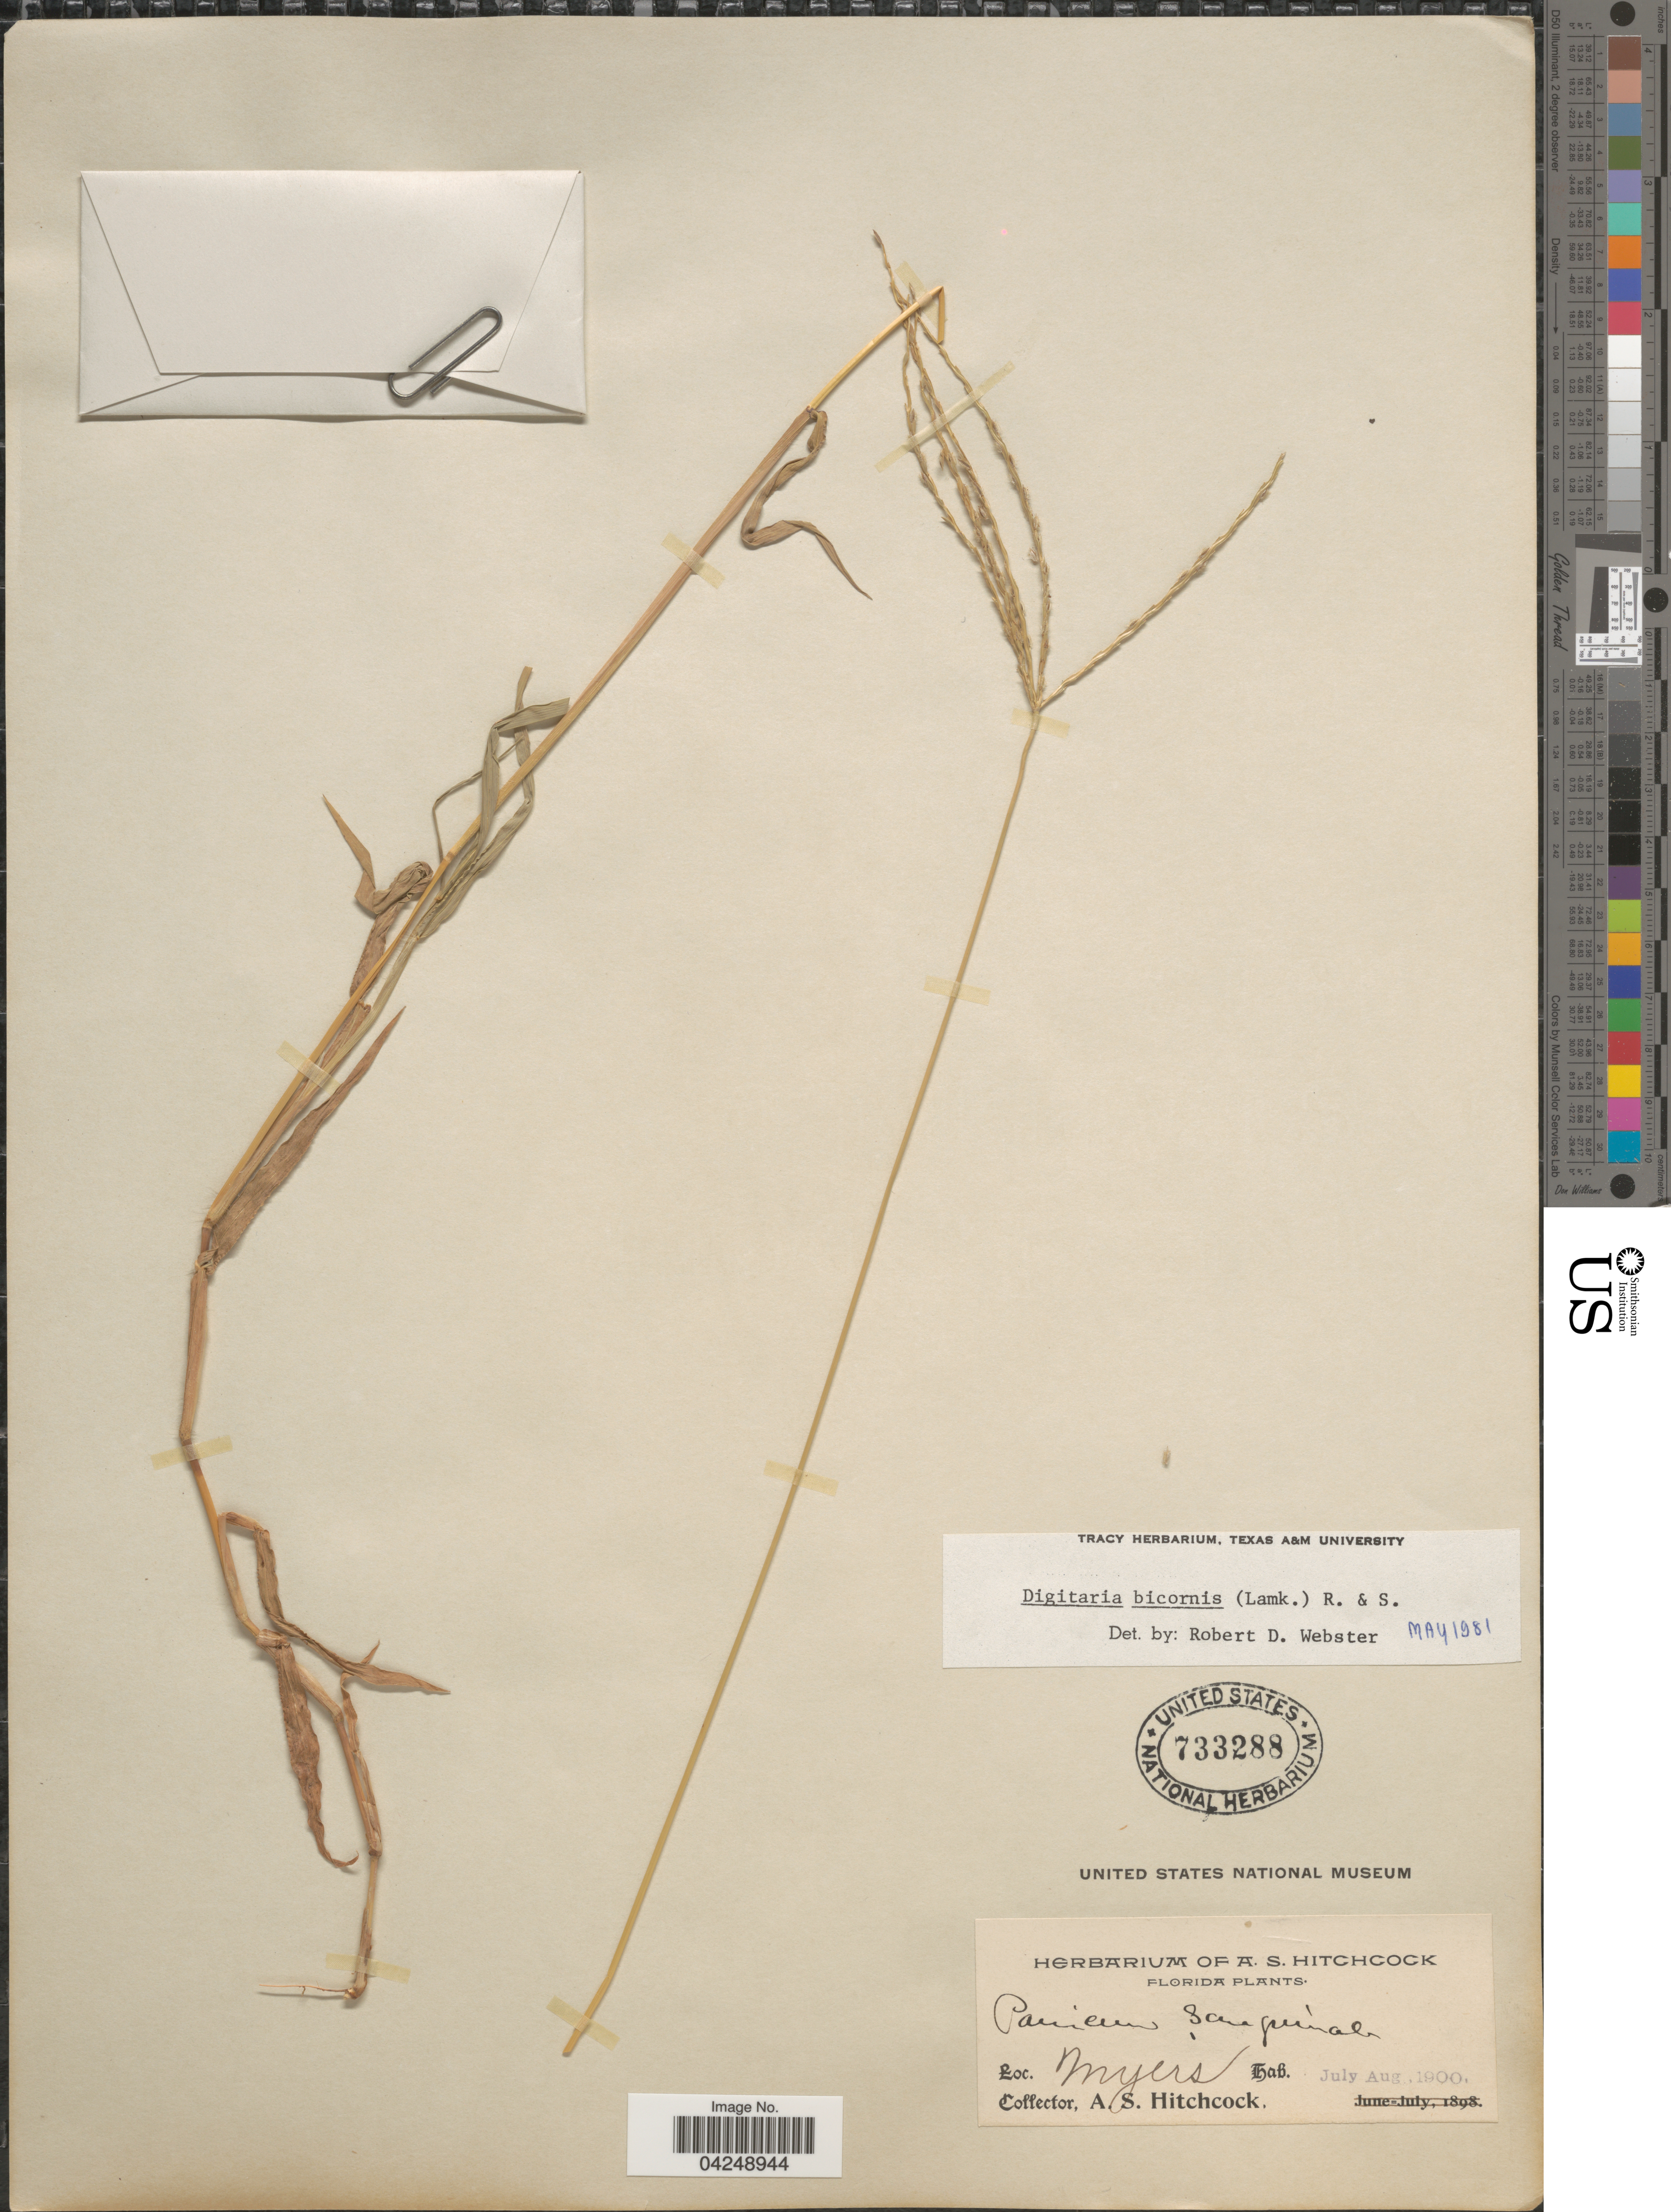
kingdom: Plantae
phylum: Tracheophyta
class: Liliopsida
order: Poales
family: Poaceae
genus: Digitaria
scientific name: Digitaria bicornis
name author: (Lam.) Roem. & Schult.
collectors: A. S. Hitchcock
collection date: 1900-07/1900-08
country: United States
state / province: Florida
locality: Myers.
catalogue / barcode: US 733288